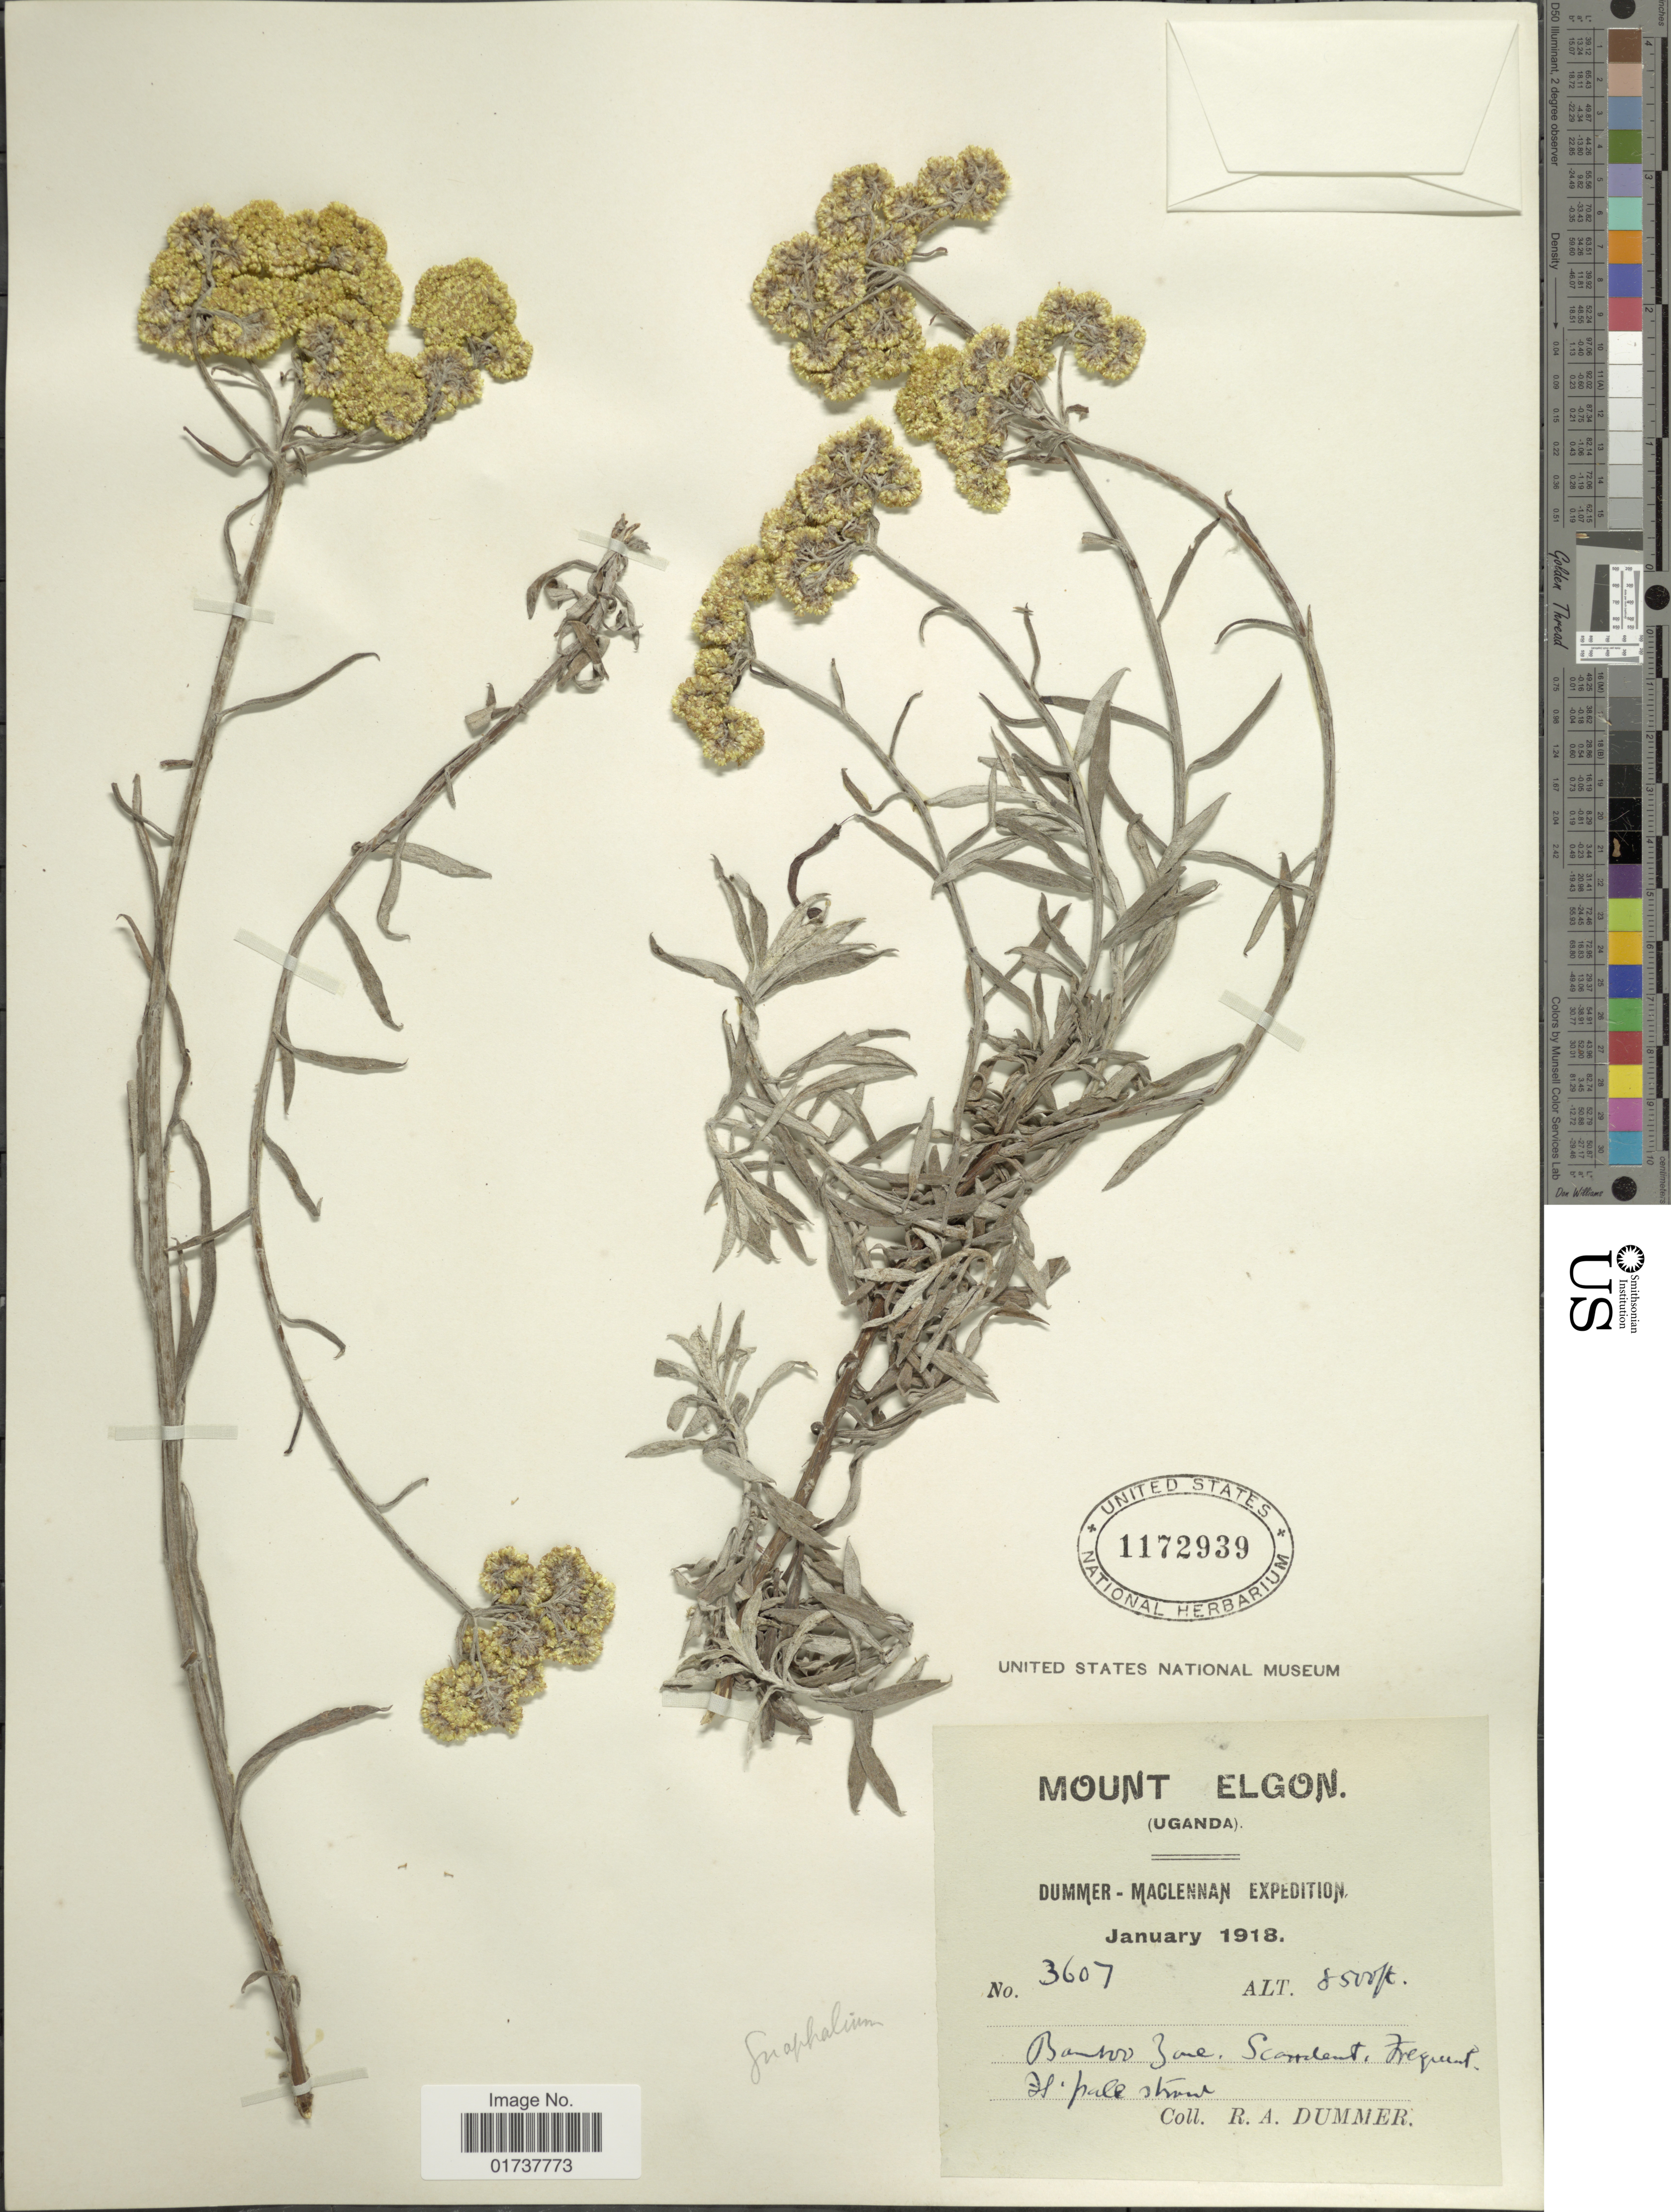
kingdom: Plantae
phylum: Tracheophyta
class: Magnoliopsida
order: Asterales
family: Asteraceae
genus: Gnaphalium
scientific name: Gnaphalium sp.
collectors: R. Dümmer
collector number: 3607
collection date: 1918-01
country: Uganda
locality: Mount Elgon, Bamboo zone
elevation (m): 2591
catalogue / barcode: US 1172939